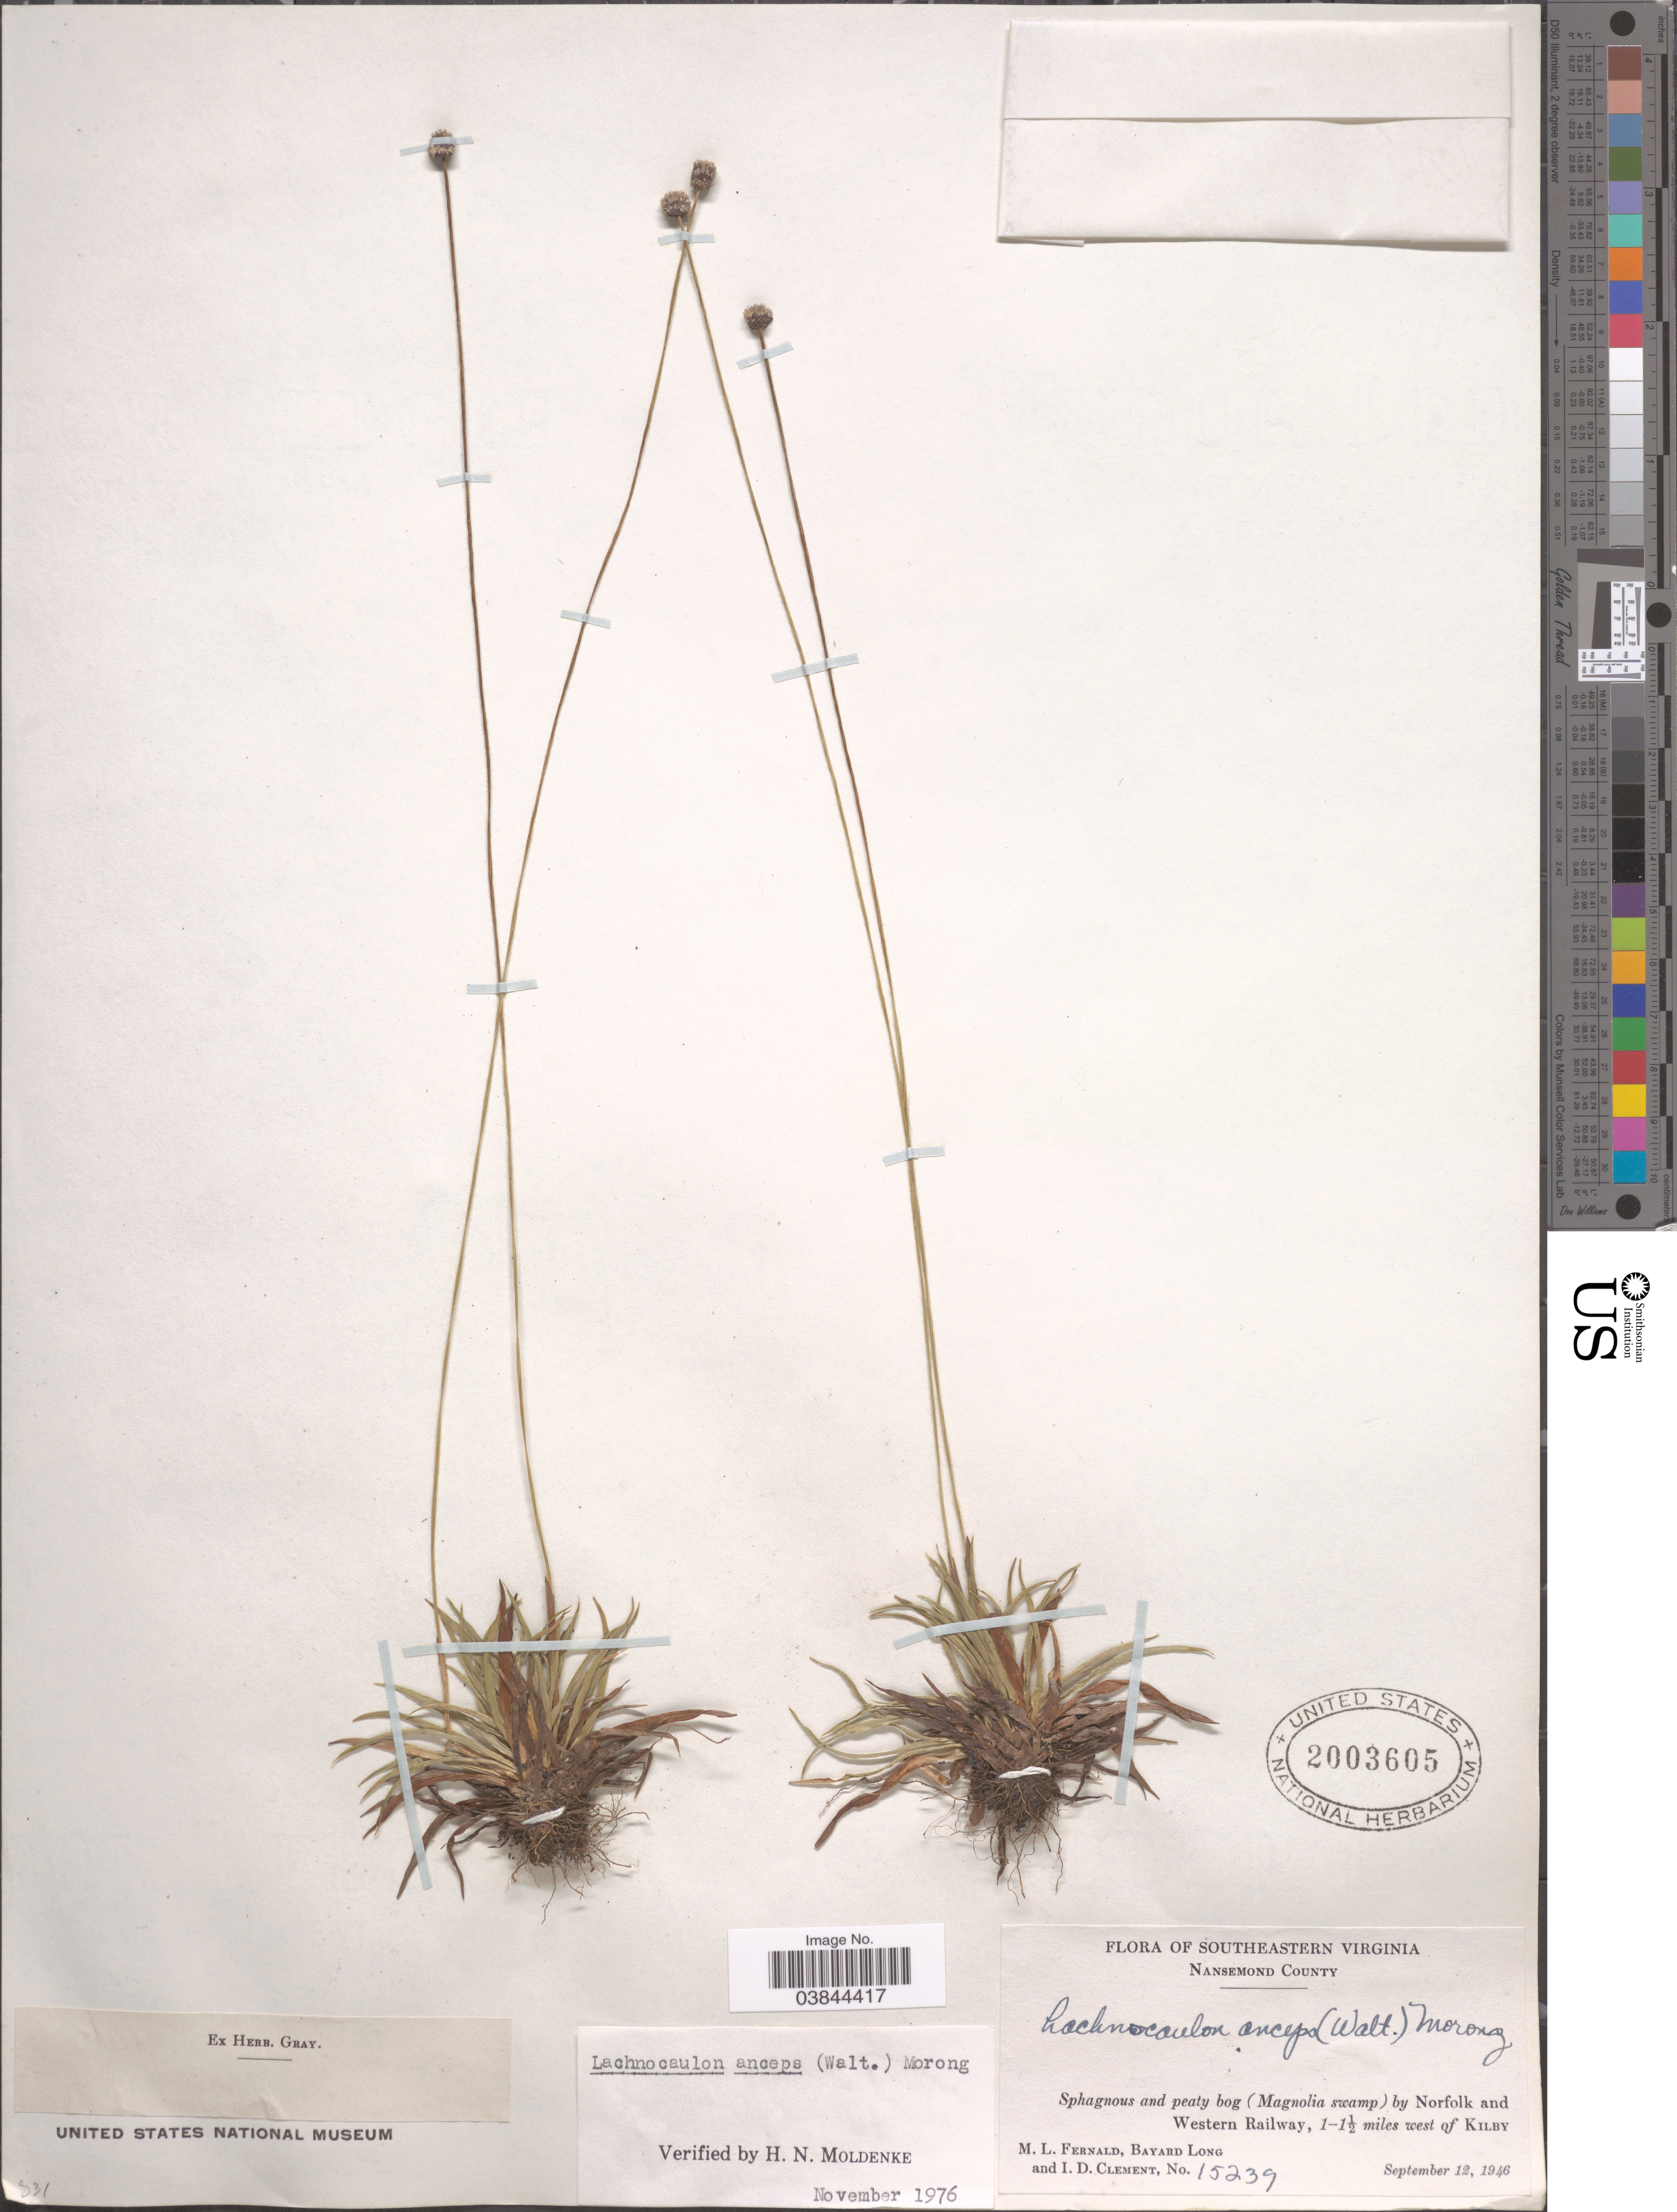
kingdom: Plantae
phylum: Tracheophyta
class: Liliopsida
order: Poales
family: Eriocaulaceae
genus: Lachnocaulon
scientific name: Lachnocaulon anceps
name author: (Walter) Morong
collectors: M. L. Fernald, B. Long & I. Clement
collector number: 15239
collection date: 1946-09-12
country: United States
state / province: Virginia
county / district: City of Suffolk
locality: Southeastern Virginia. Nansemond County. By Norfolk and Western railway, 1-1½ miles west of Kilby.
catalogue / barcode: US 2003605